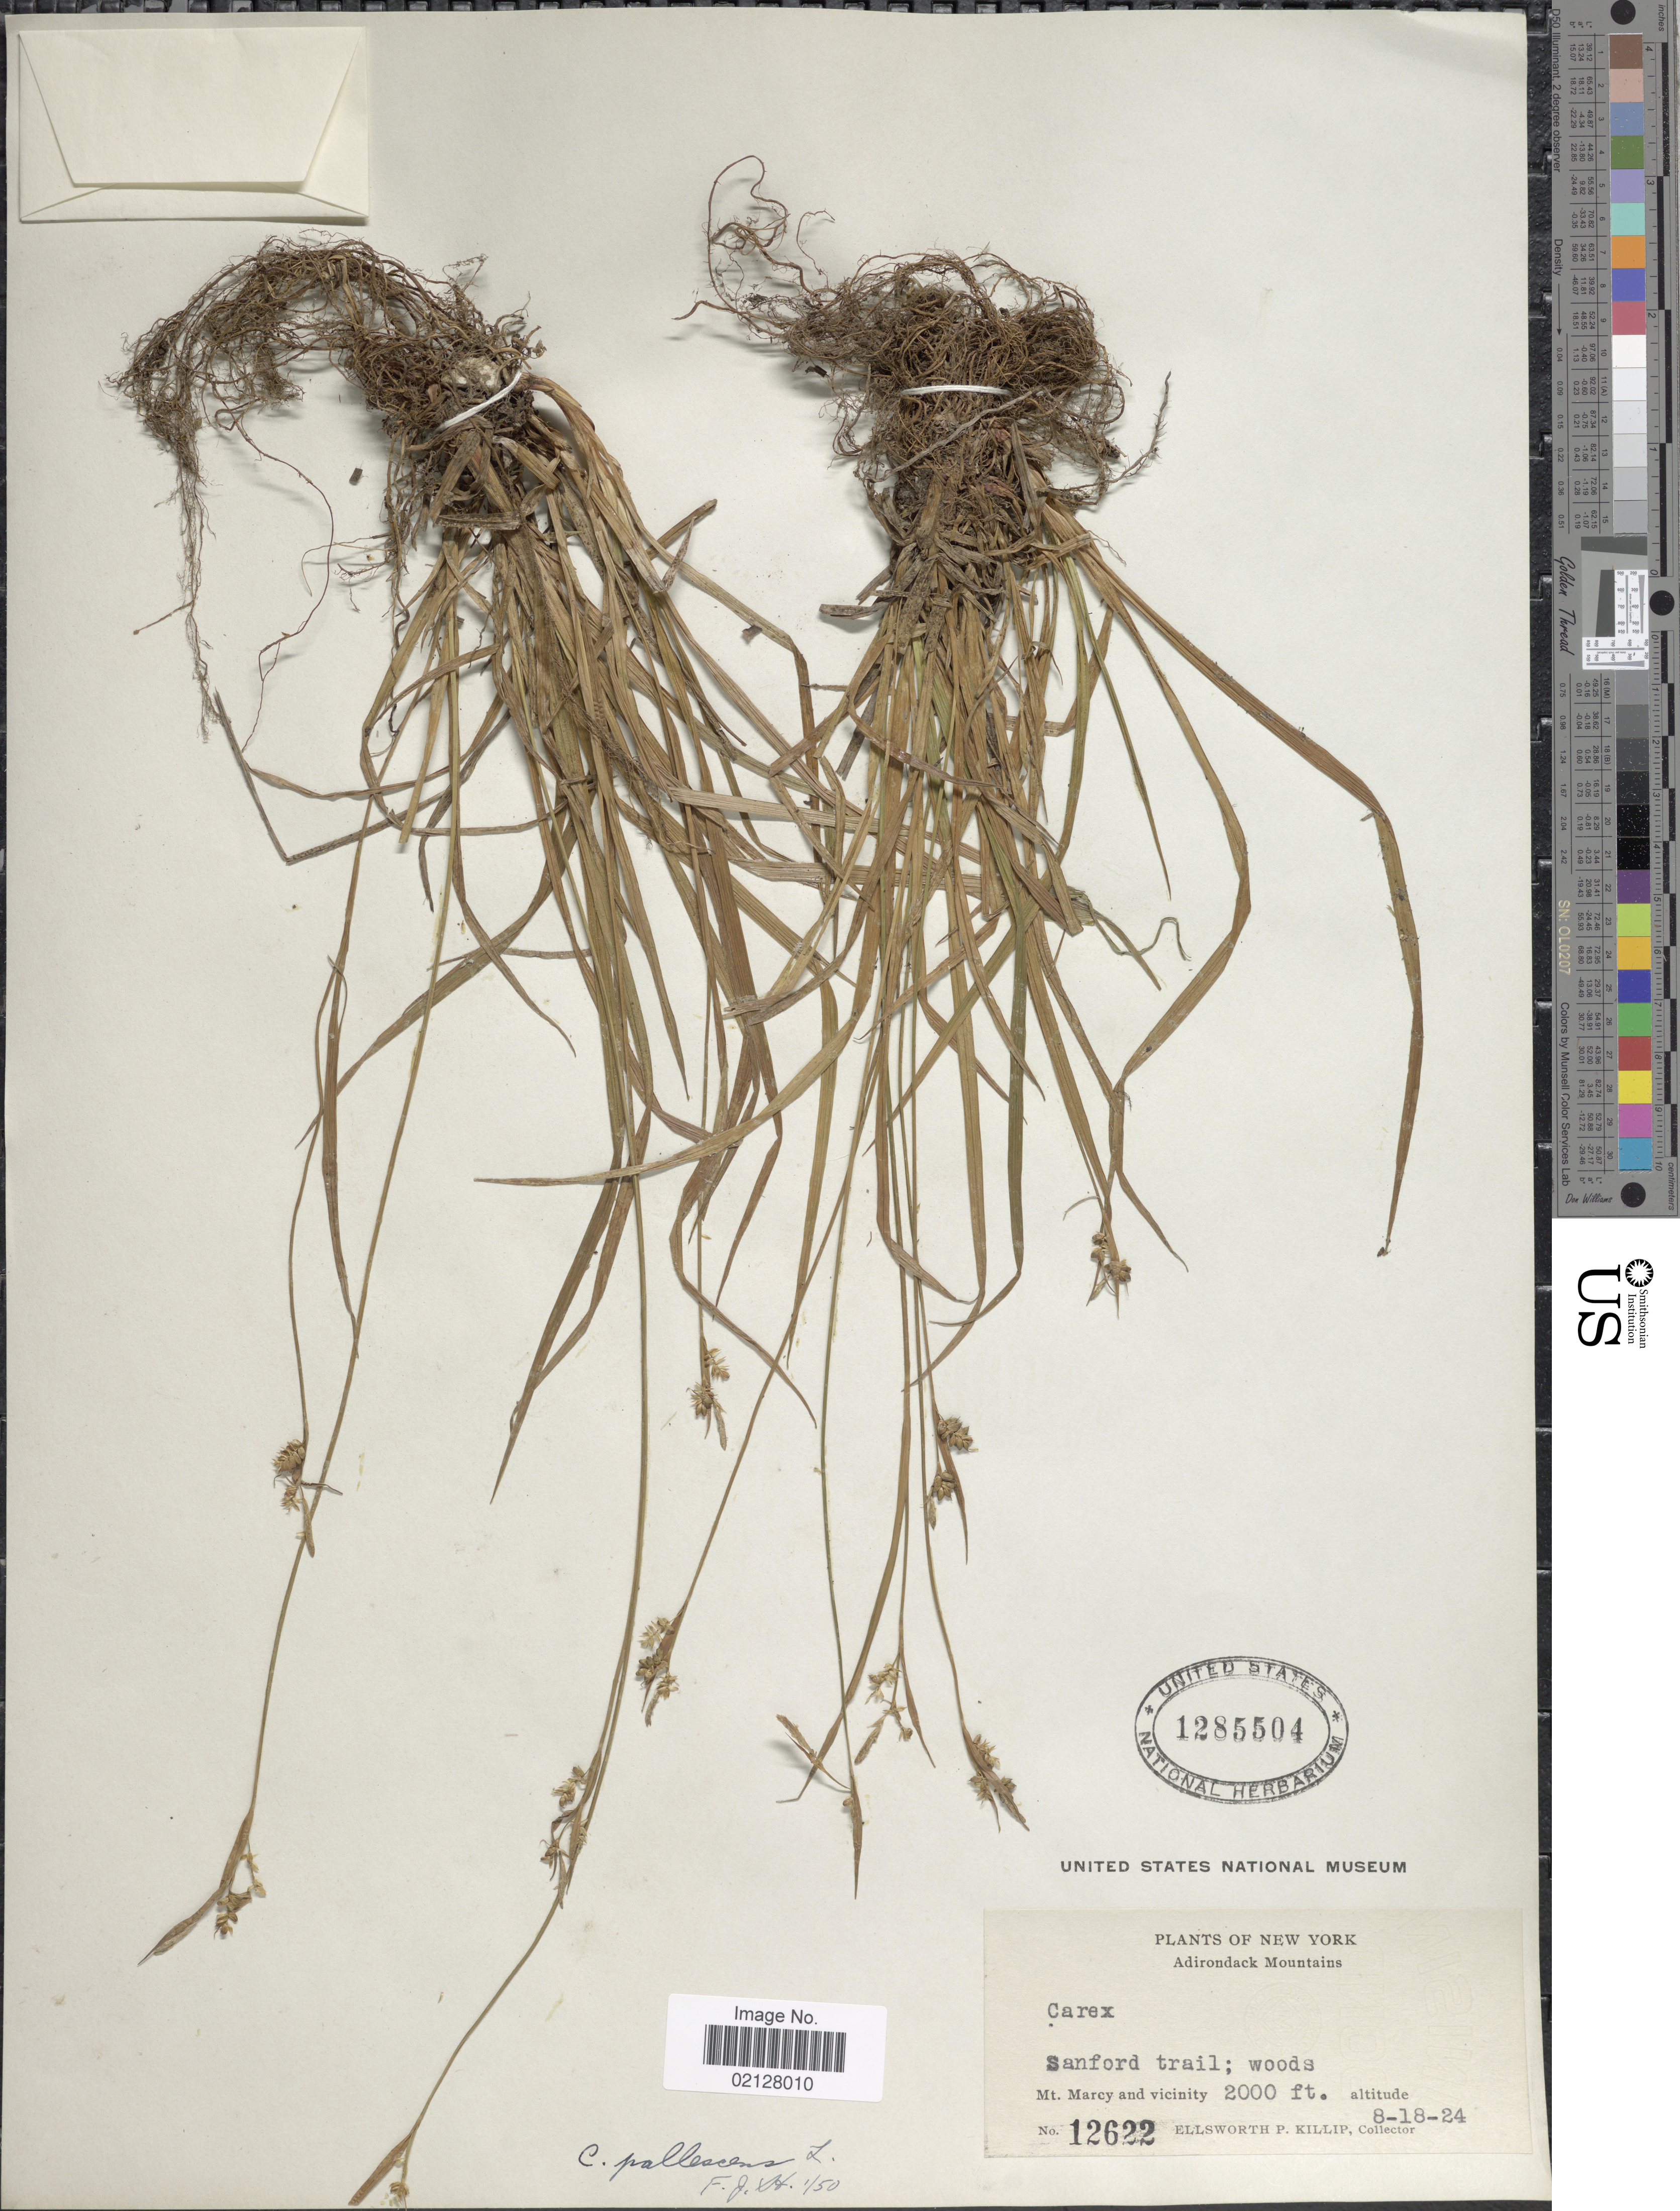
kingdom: Plantae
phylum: Tracheophyta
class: Liliopsida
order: Poales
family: Cyperaceae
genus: Carex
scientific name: Carex pallescens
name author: L.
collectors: E. P. Killip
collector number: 12622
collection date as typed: Transcribed d/m/y: 18/8/24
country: United States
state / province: New York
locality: Adirondack Mountains. Sanford trail; Mt. Marcey and vicinity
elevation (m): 610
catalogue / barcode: US 1285504